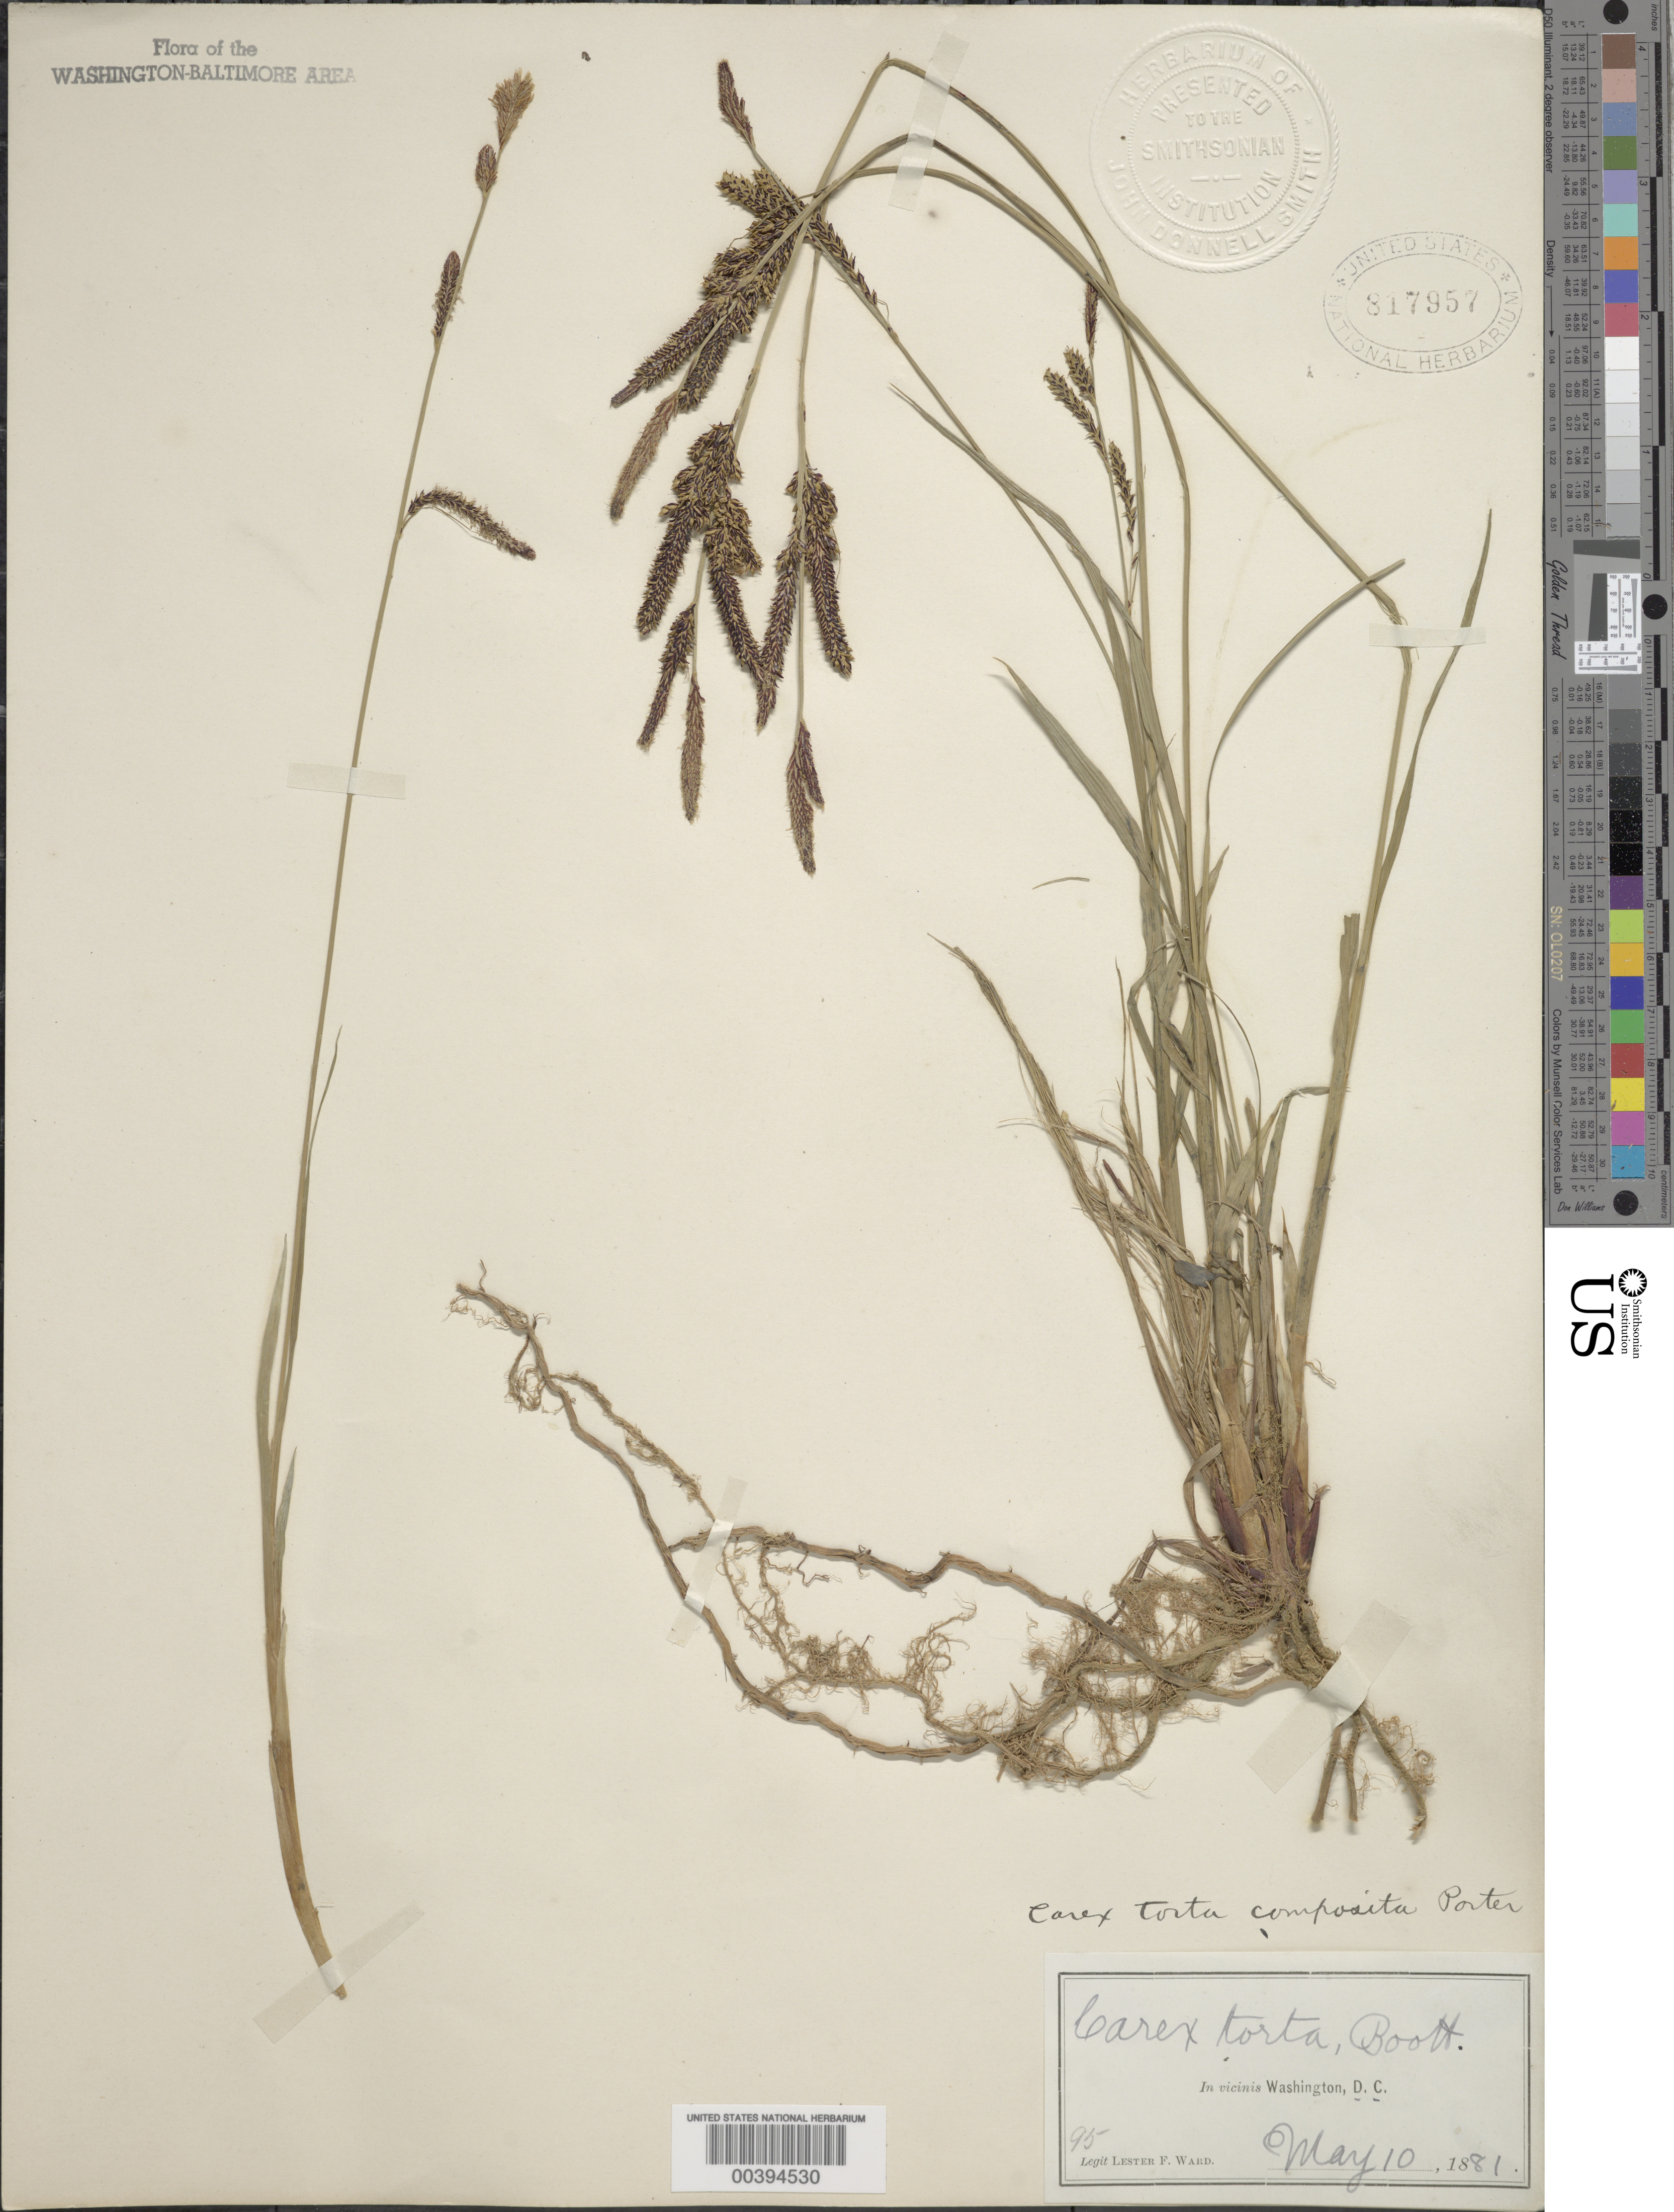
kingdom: Plantae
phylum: Tracheophyta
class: Liliopsida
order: Poales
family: Cyperaceae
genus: Carex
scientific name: Carex torta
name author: Boott ex Tuck.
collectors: L. F. Ward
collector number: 95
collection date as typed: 10 May 1881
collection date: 1881-05-10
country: United States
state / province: District of Columbia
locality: Vicinity of Washington, DC.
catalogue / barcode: US 817957